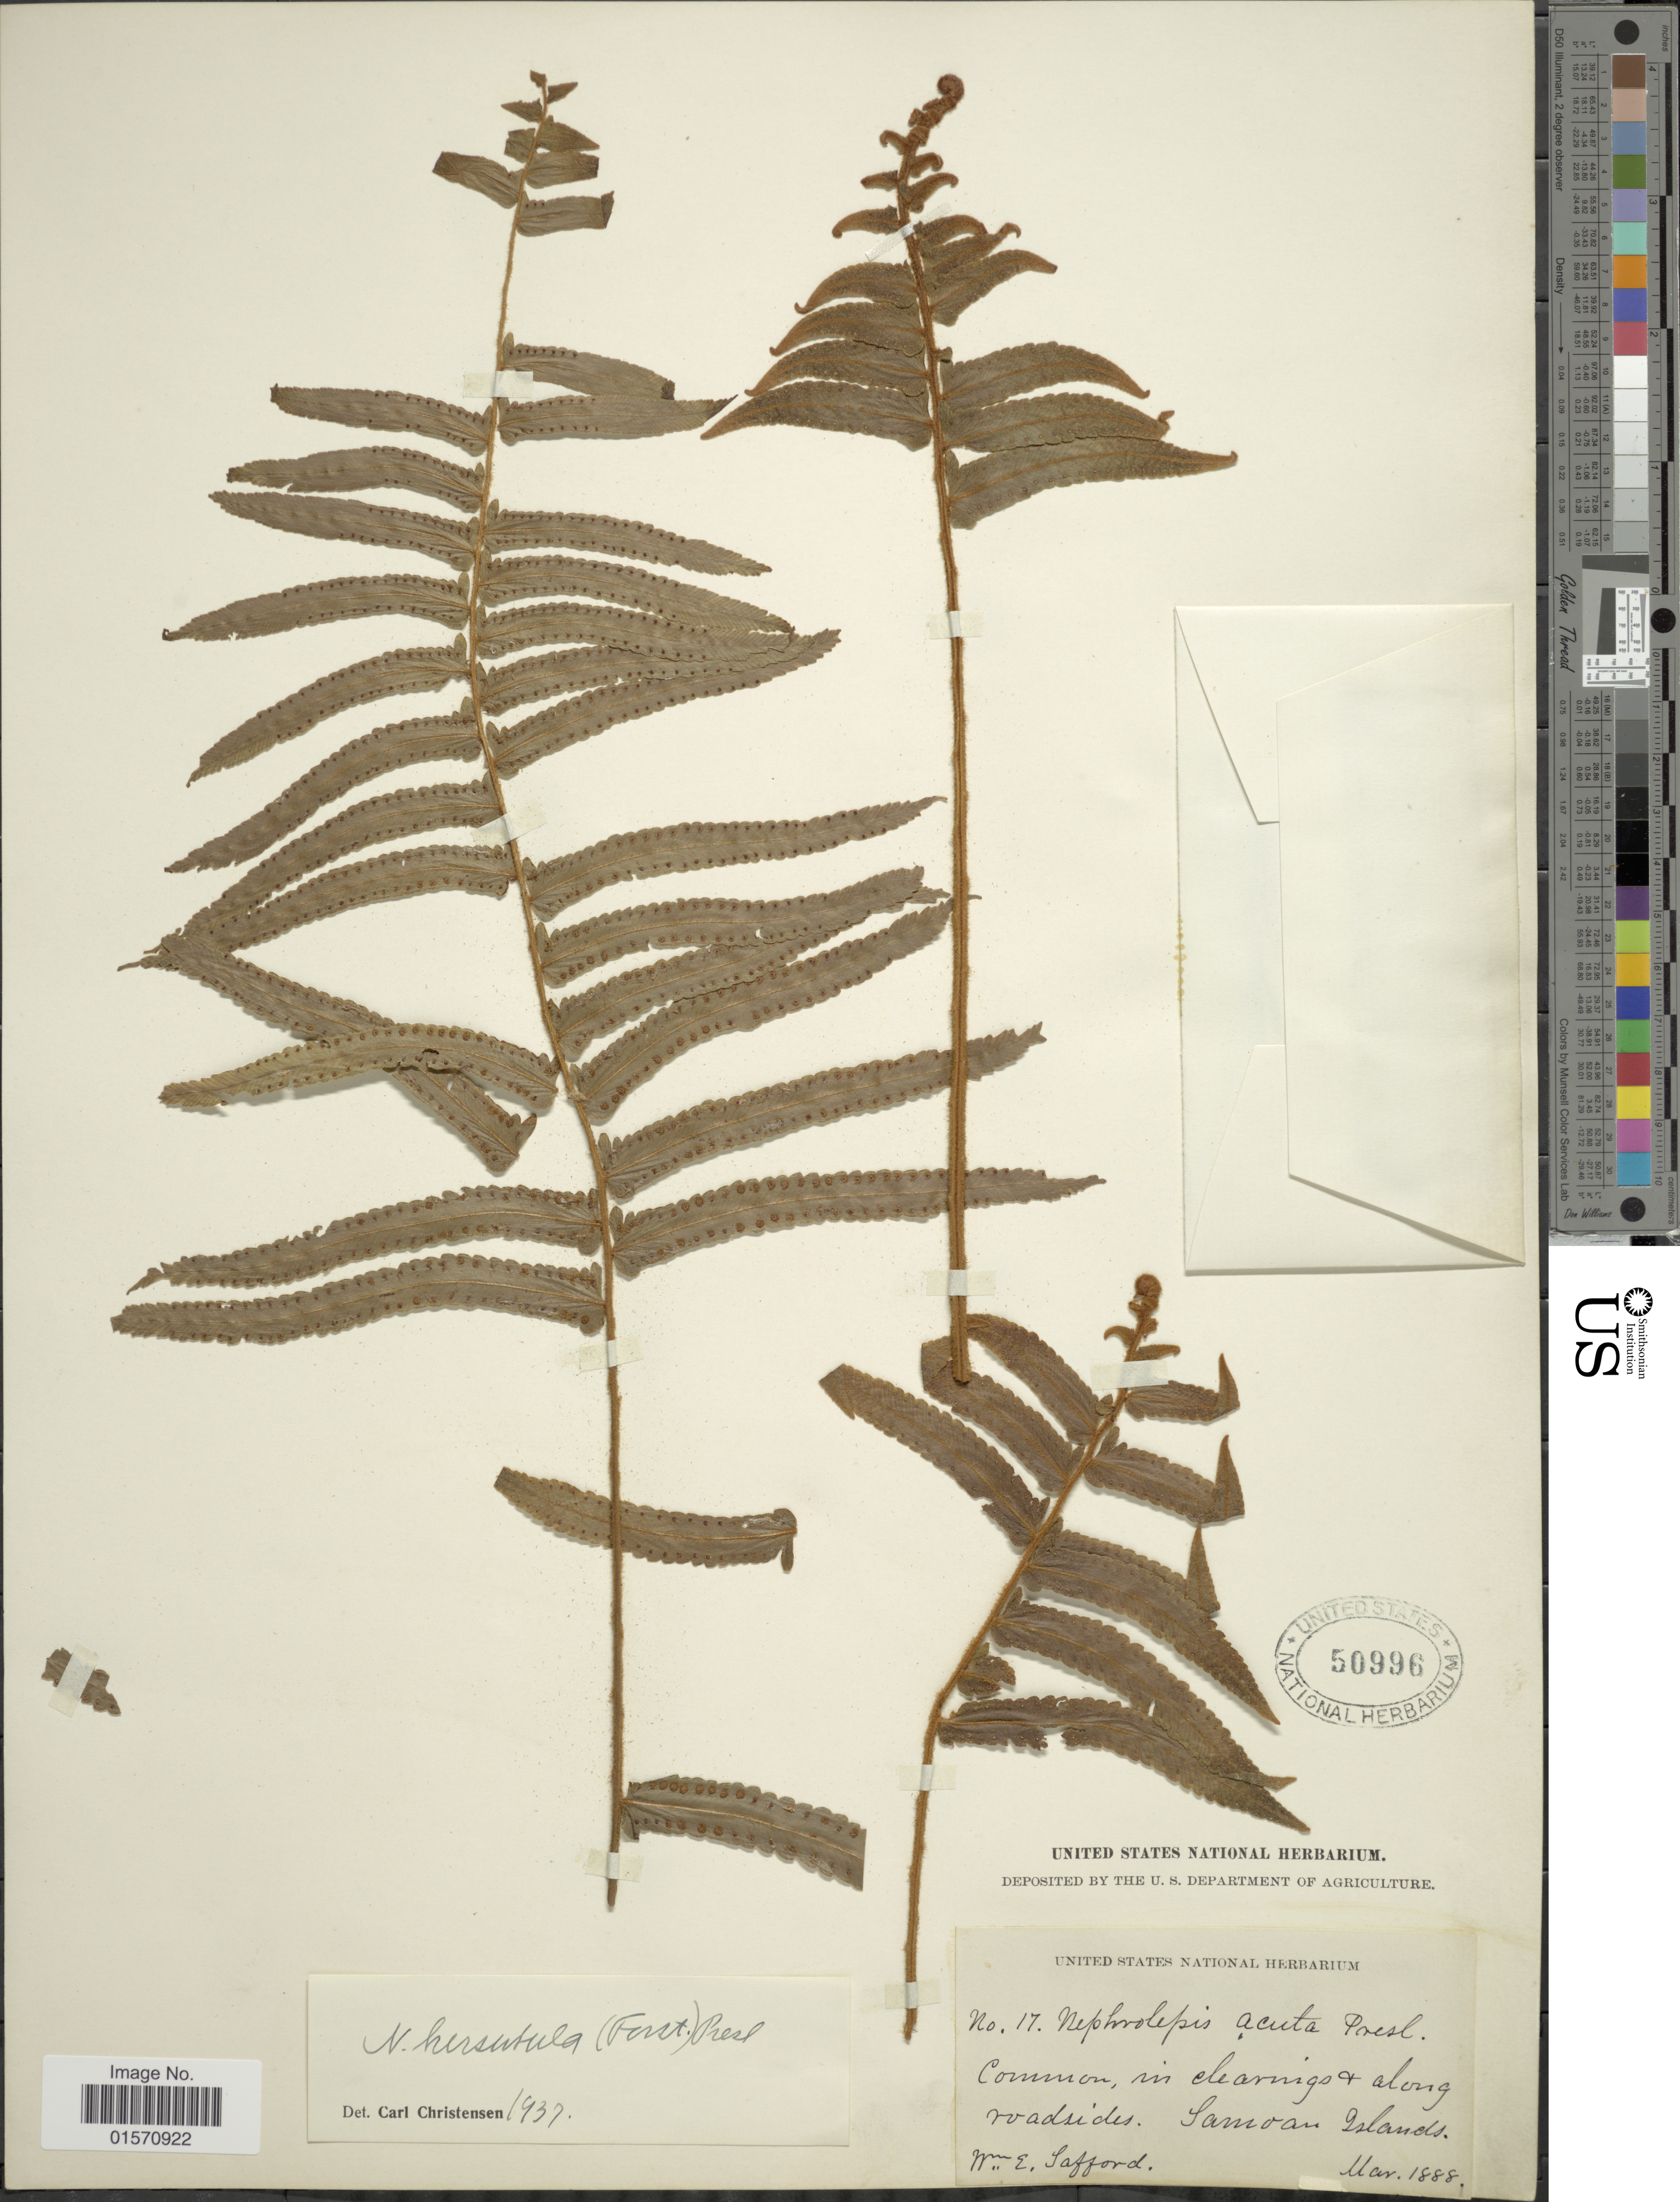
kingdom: Plantae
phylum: Tracheophyta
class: Polypodiopsida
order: Polypodiales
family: Nephrolepidaceae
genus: Nephrolepis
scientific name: Nephrolepis hirsutula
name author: (G. Forst.) C. Presl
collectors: W. E. Safford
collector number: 17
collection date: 1888-03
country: Samoa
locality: Samoan Islands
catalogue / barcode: US 50996